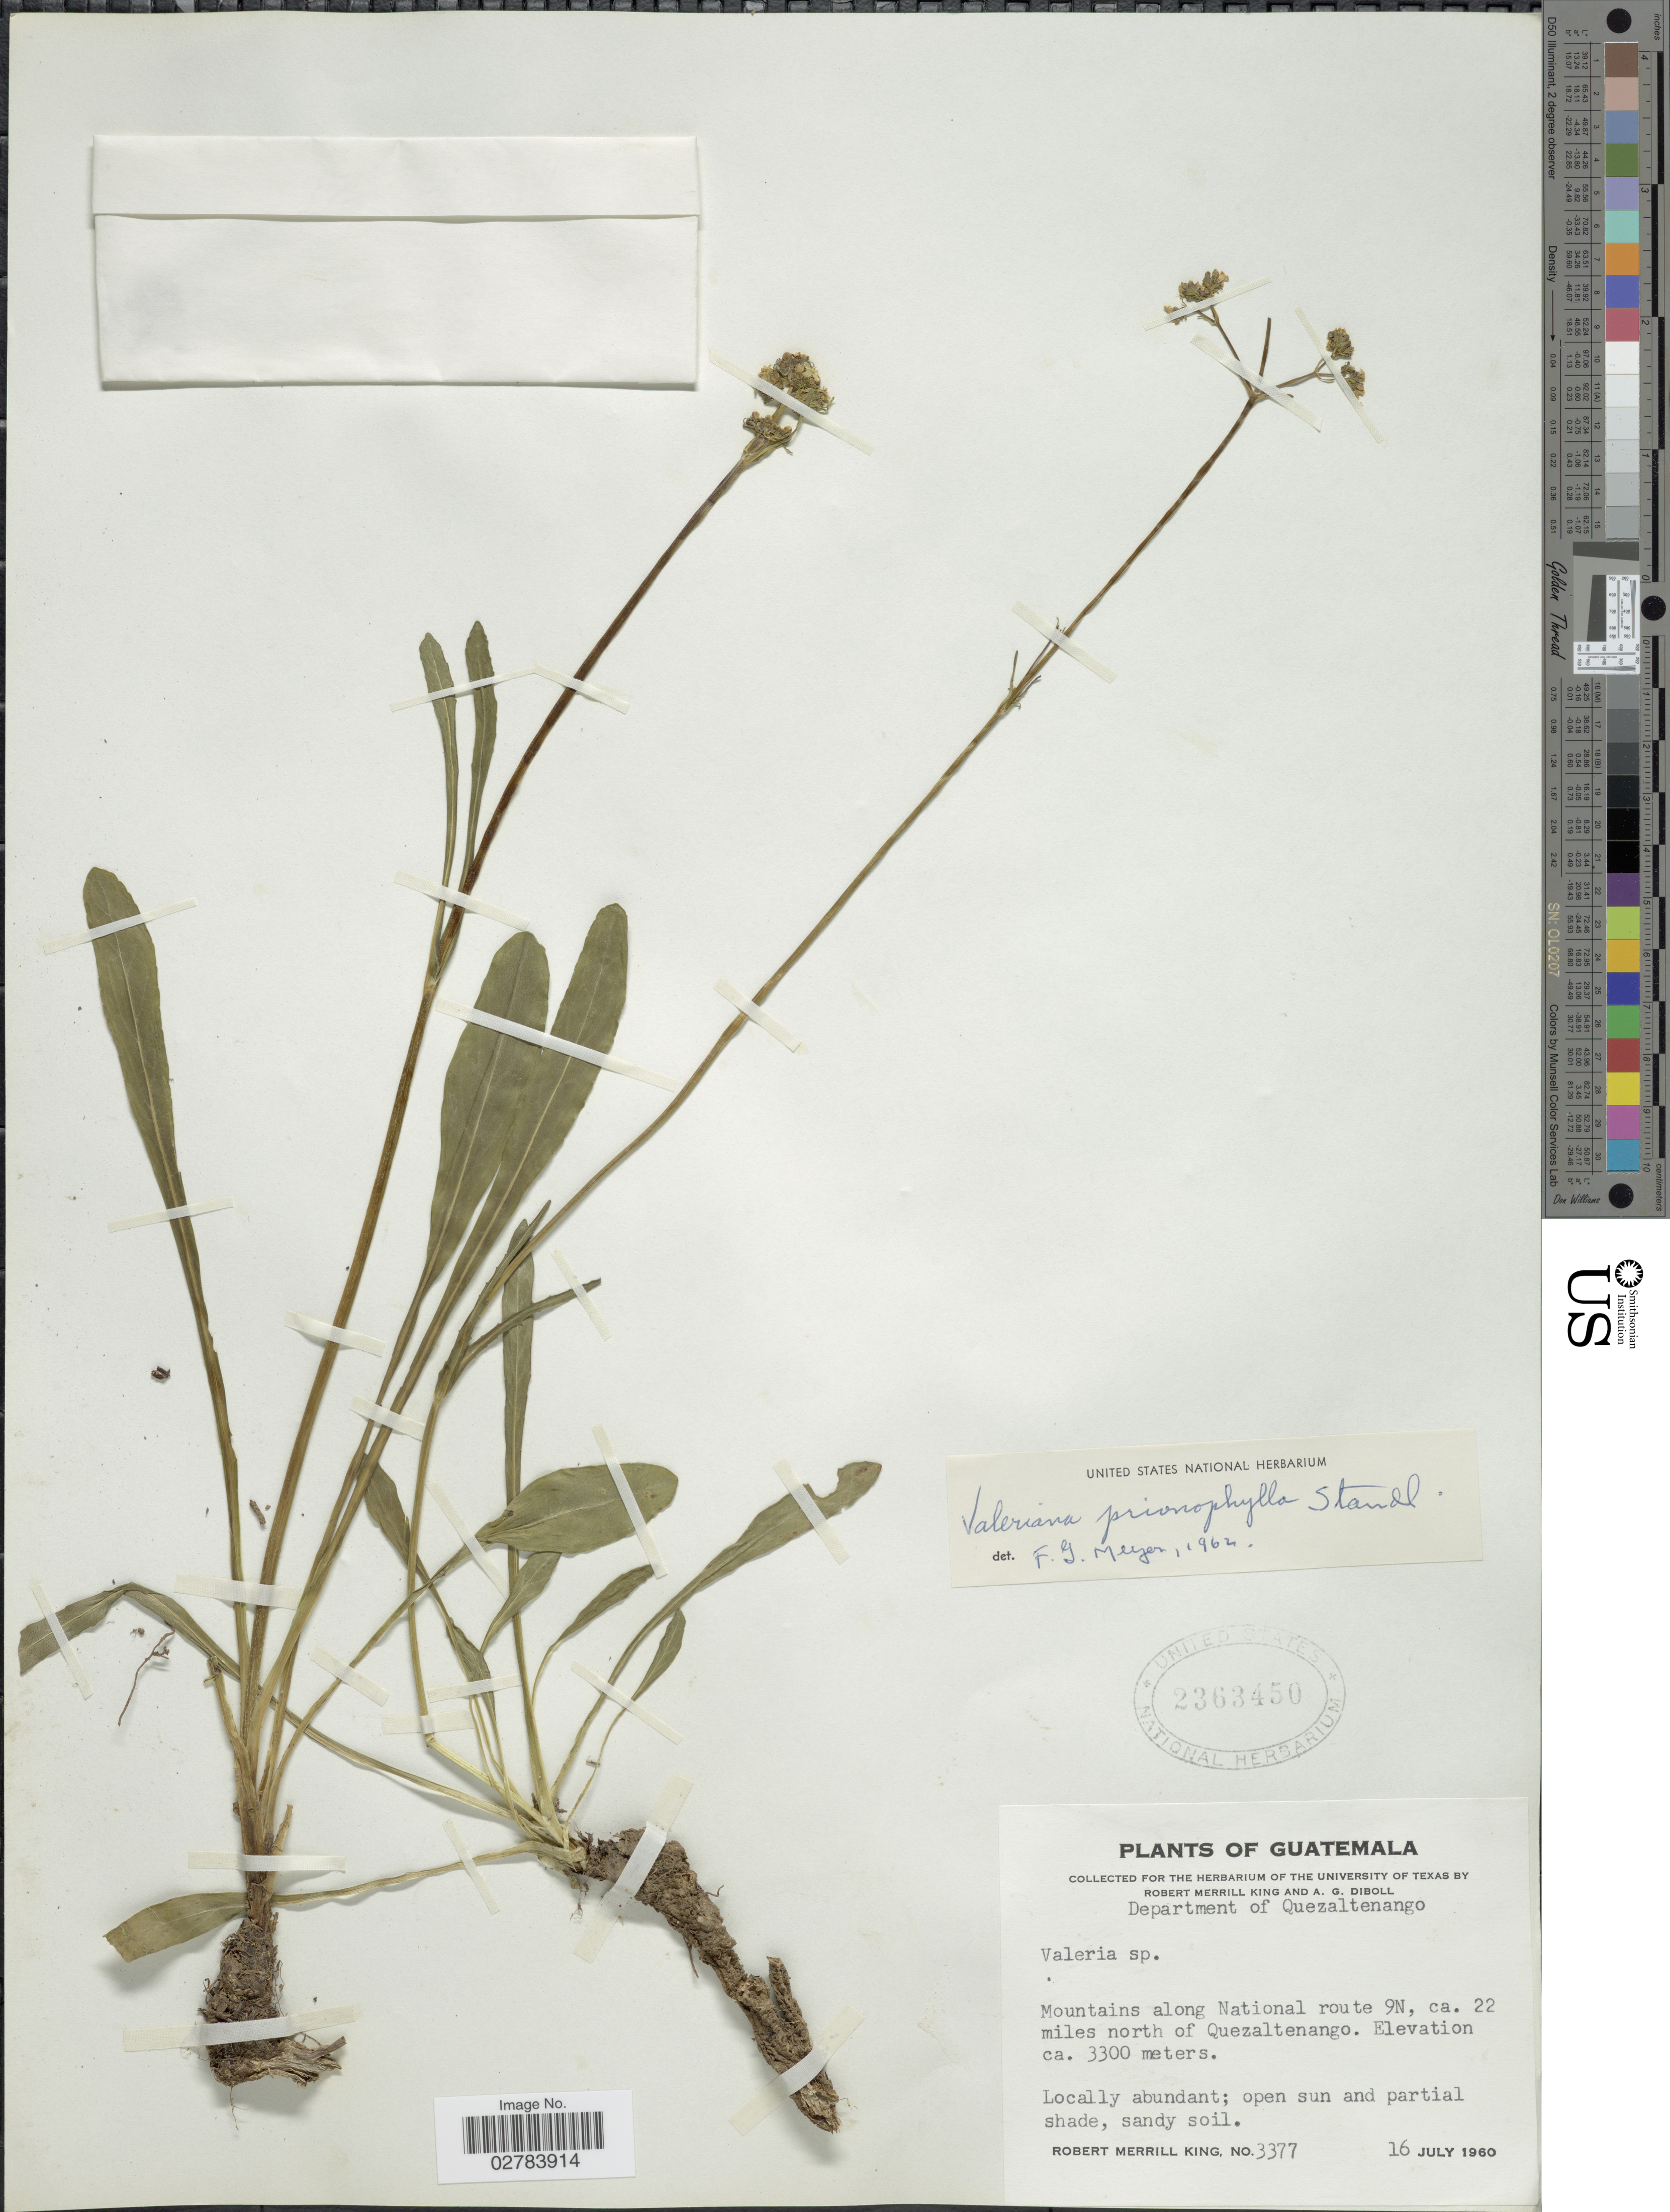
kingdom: Plantae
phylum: Tracheophyta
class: Magnoliopsida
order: Dipsacales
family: Caprifoliaceae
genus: Valeriana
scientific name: Valeriana prionophylla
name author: Standl.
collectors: R. M. King & A. Diboll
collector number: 3377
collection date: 1960-07-16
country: Guatemala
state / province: Quetzaltenango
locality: Department of Quezaltenango, Mountains along National route 9N, ca. 22 miles north of Quezaltenango.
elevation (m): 3300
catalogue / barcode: US 2363450